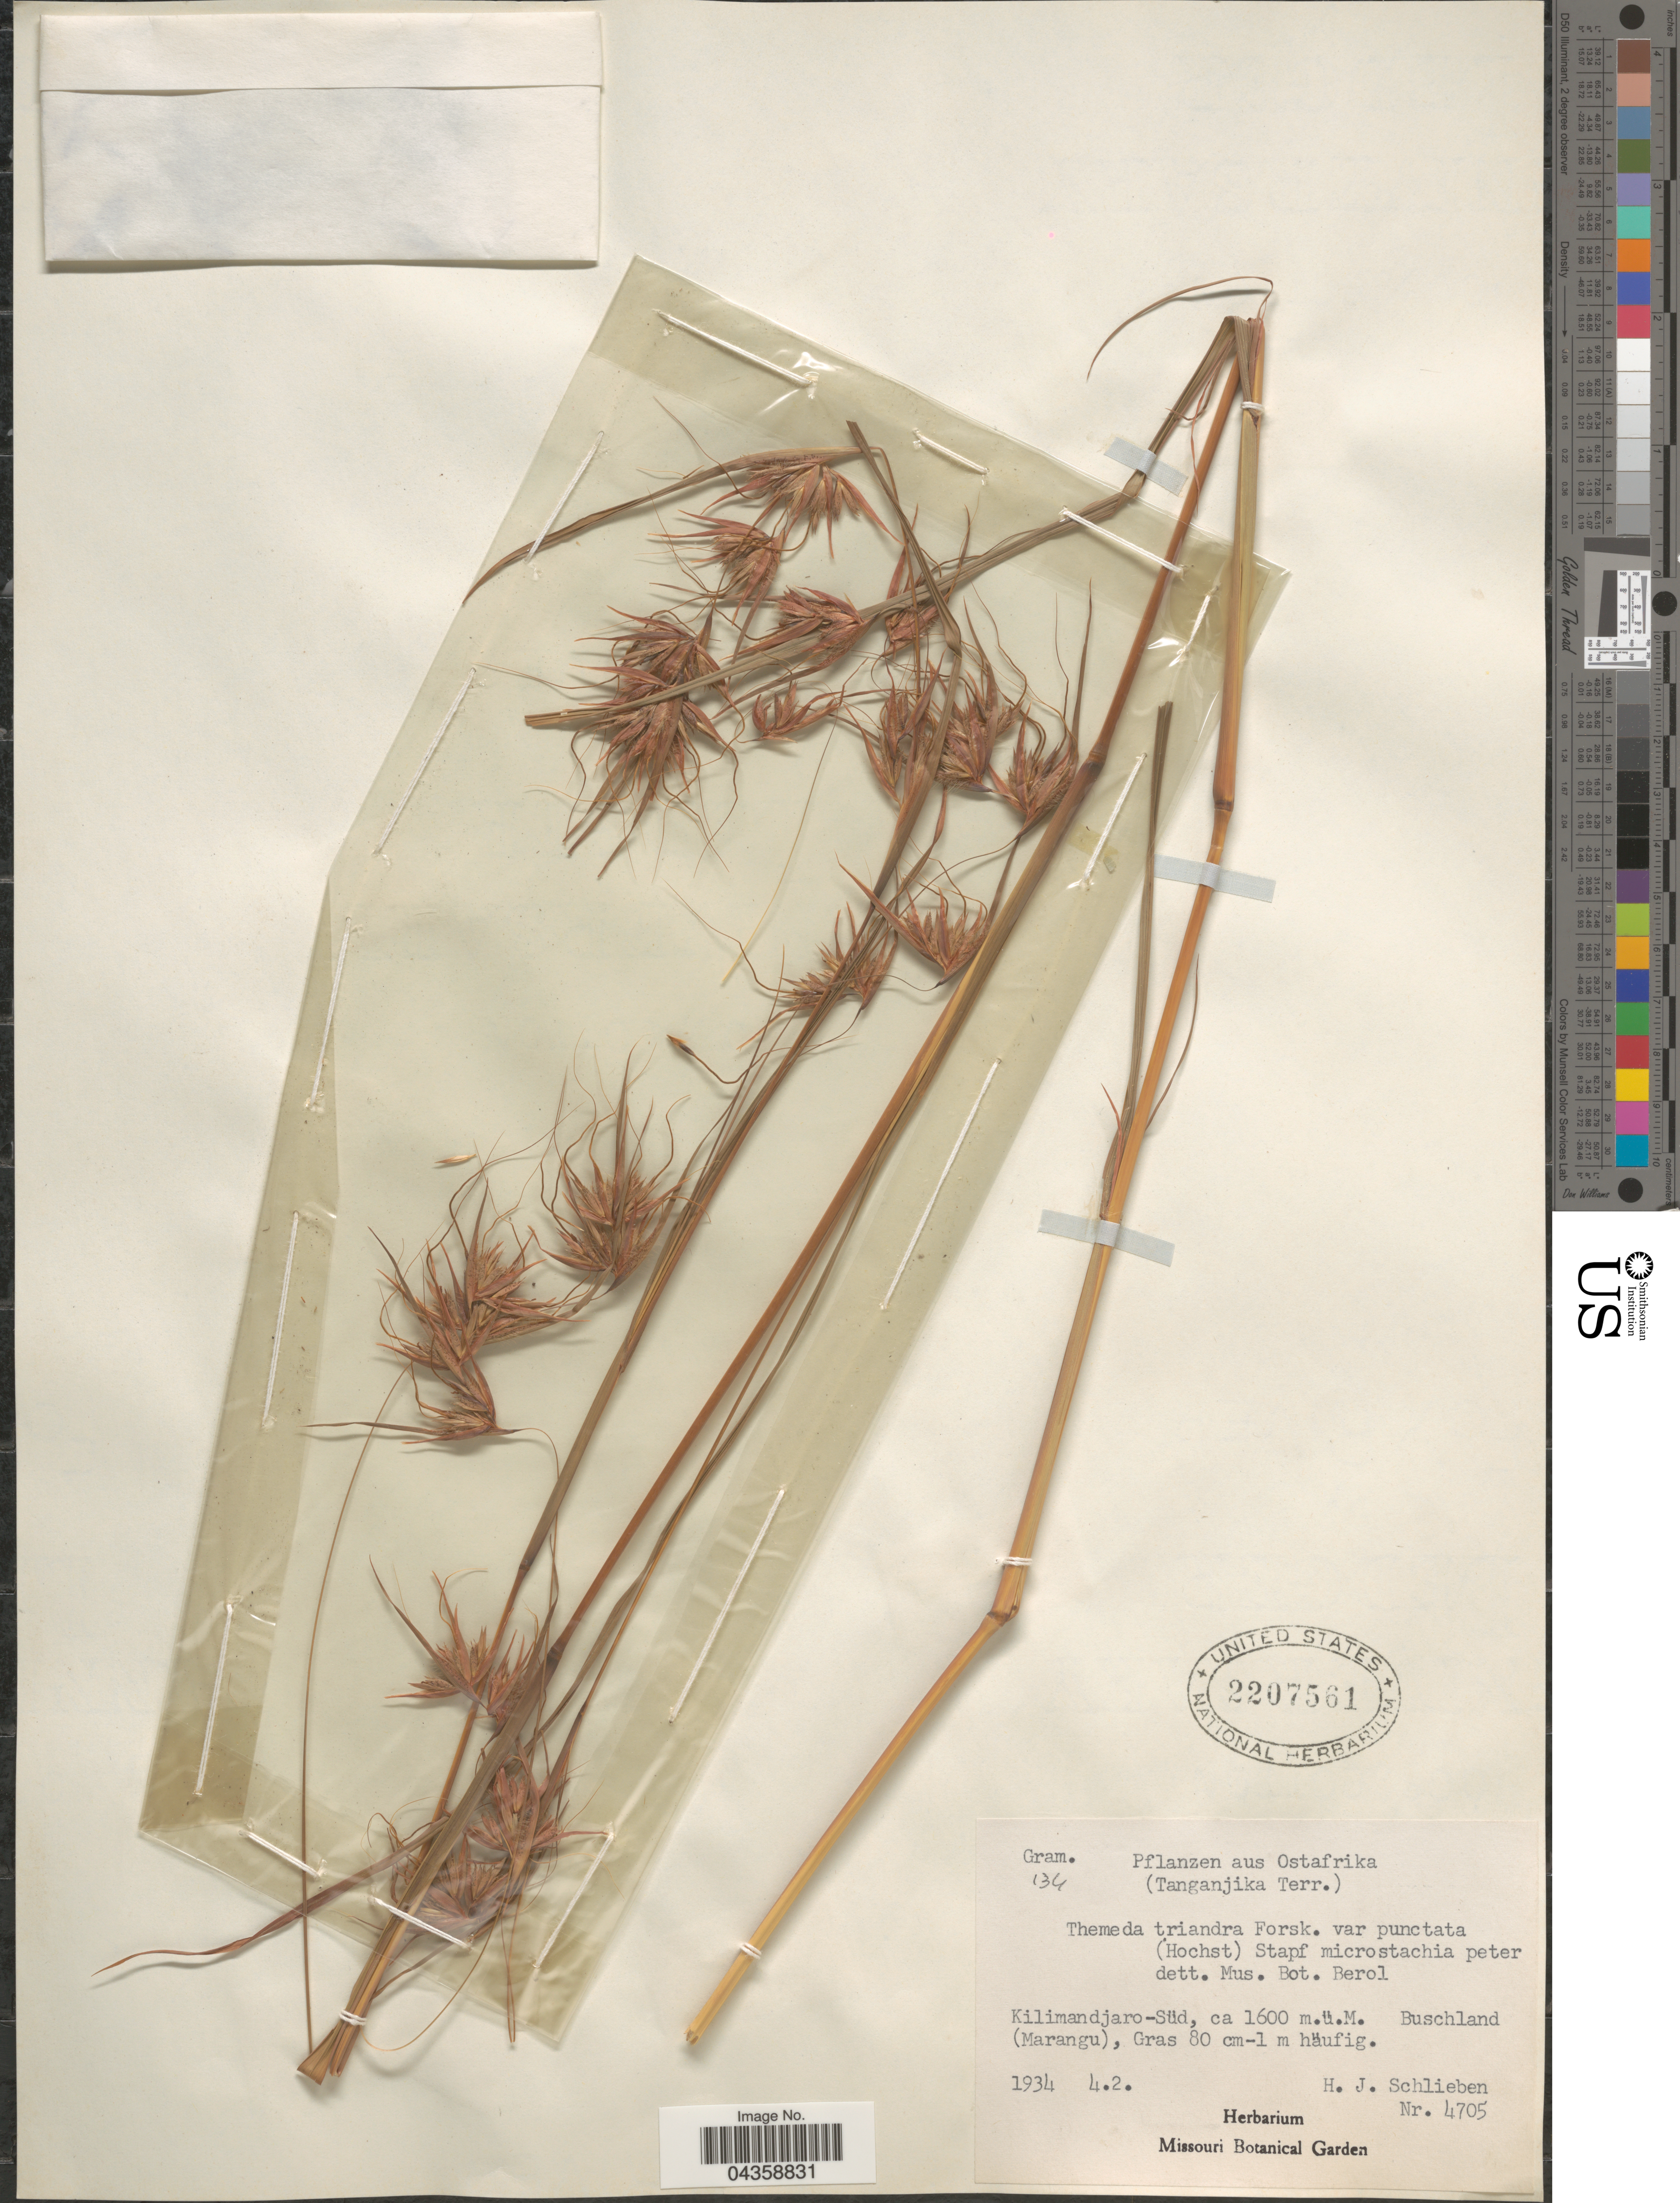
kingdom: Plantae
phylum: Tracheophyta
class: Liliopsida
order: Poales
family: Poaceae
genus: Themeda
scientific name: Themeda triandra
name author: Forssk.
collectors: H. J. Schlieben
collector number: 4705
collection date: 1934-02-04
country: Tanzania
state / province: Kilimanjaro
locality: Ostafrika. (Tanganjika Terr.). Kilimandjaro-Süd. Buschland (Marangu).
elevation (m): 1600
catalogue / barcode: US 2207561